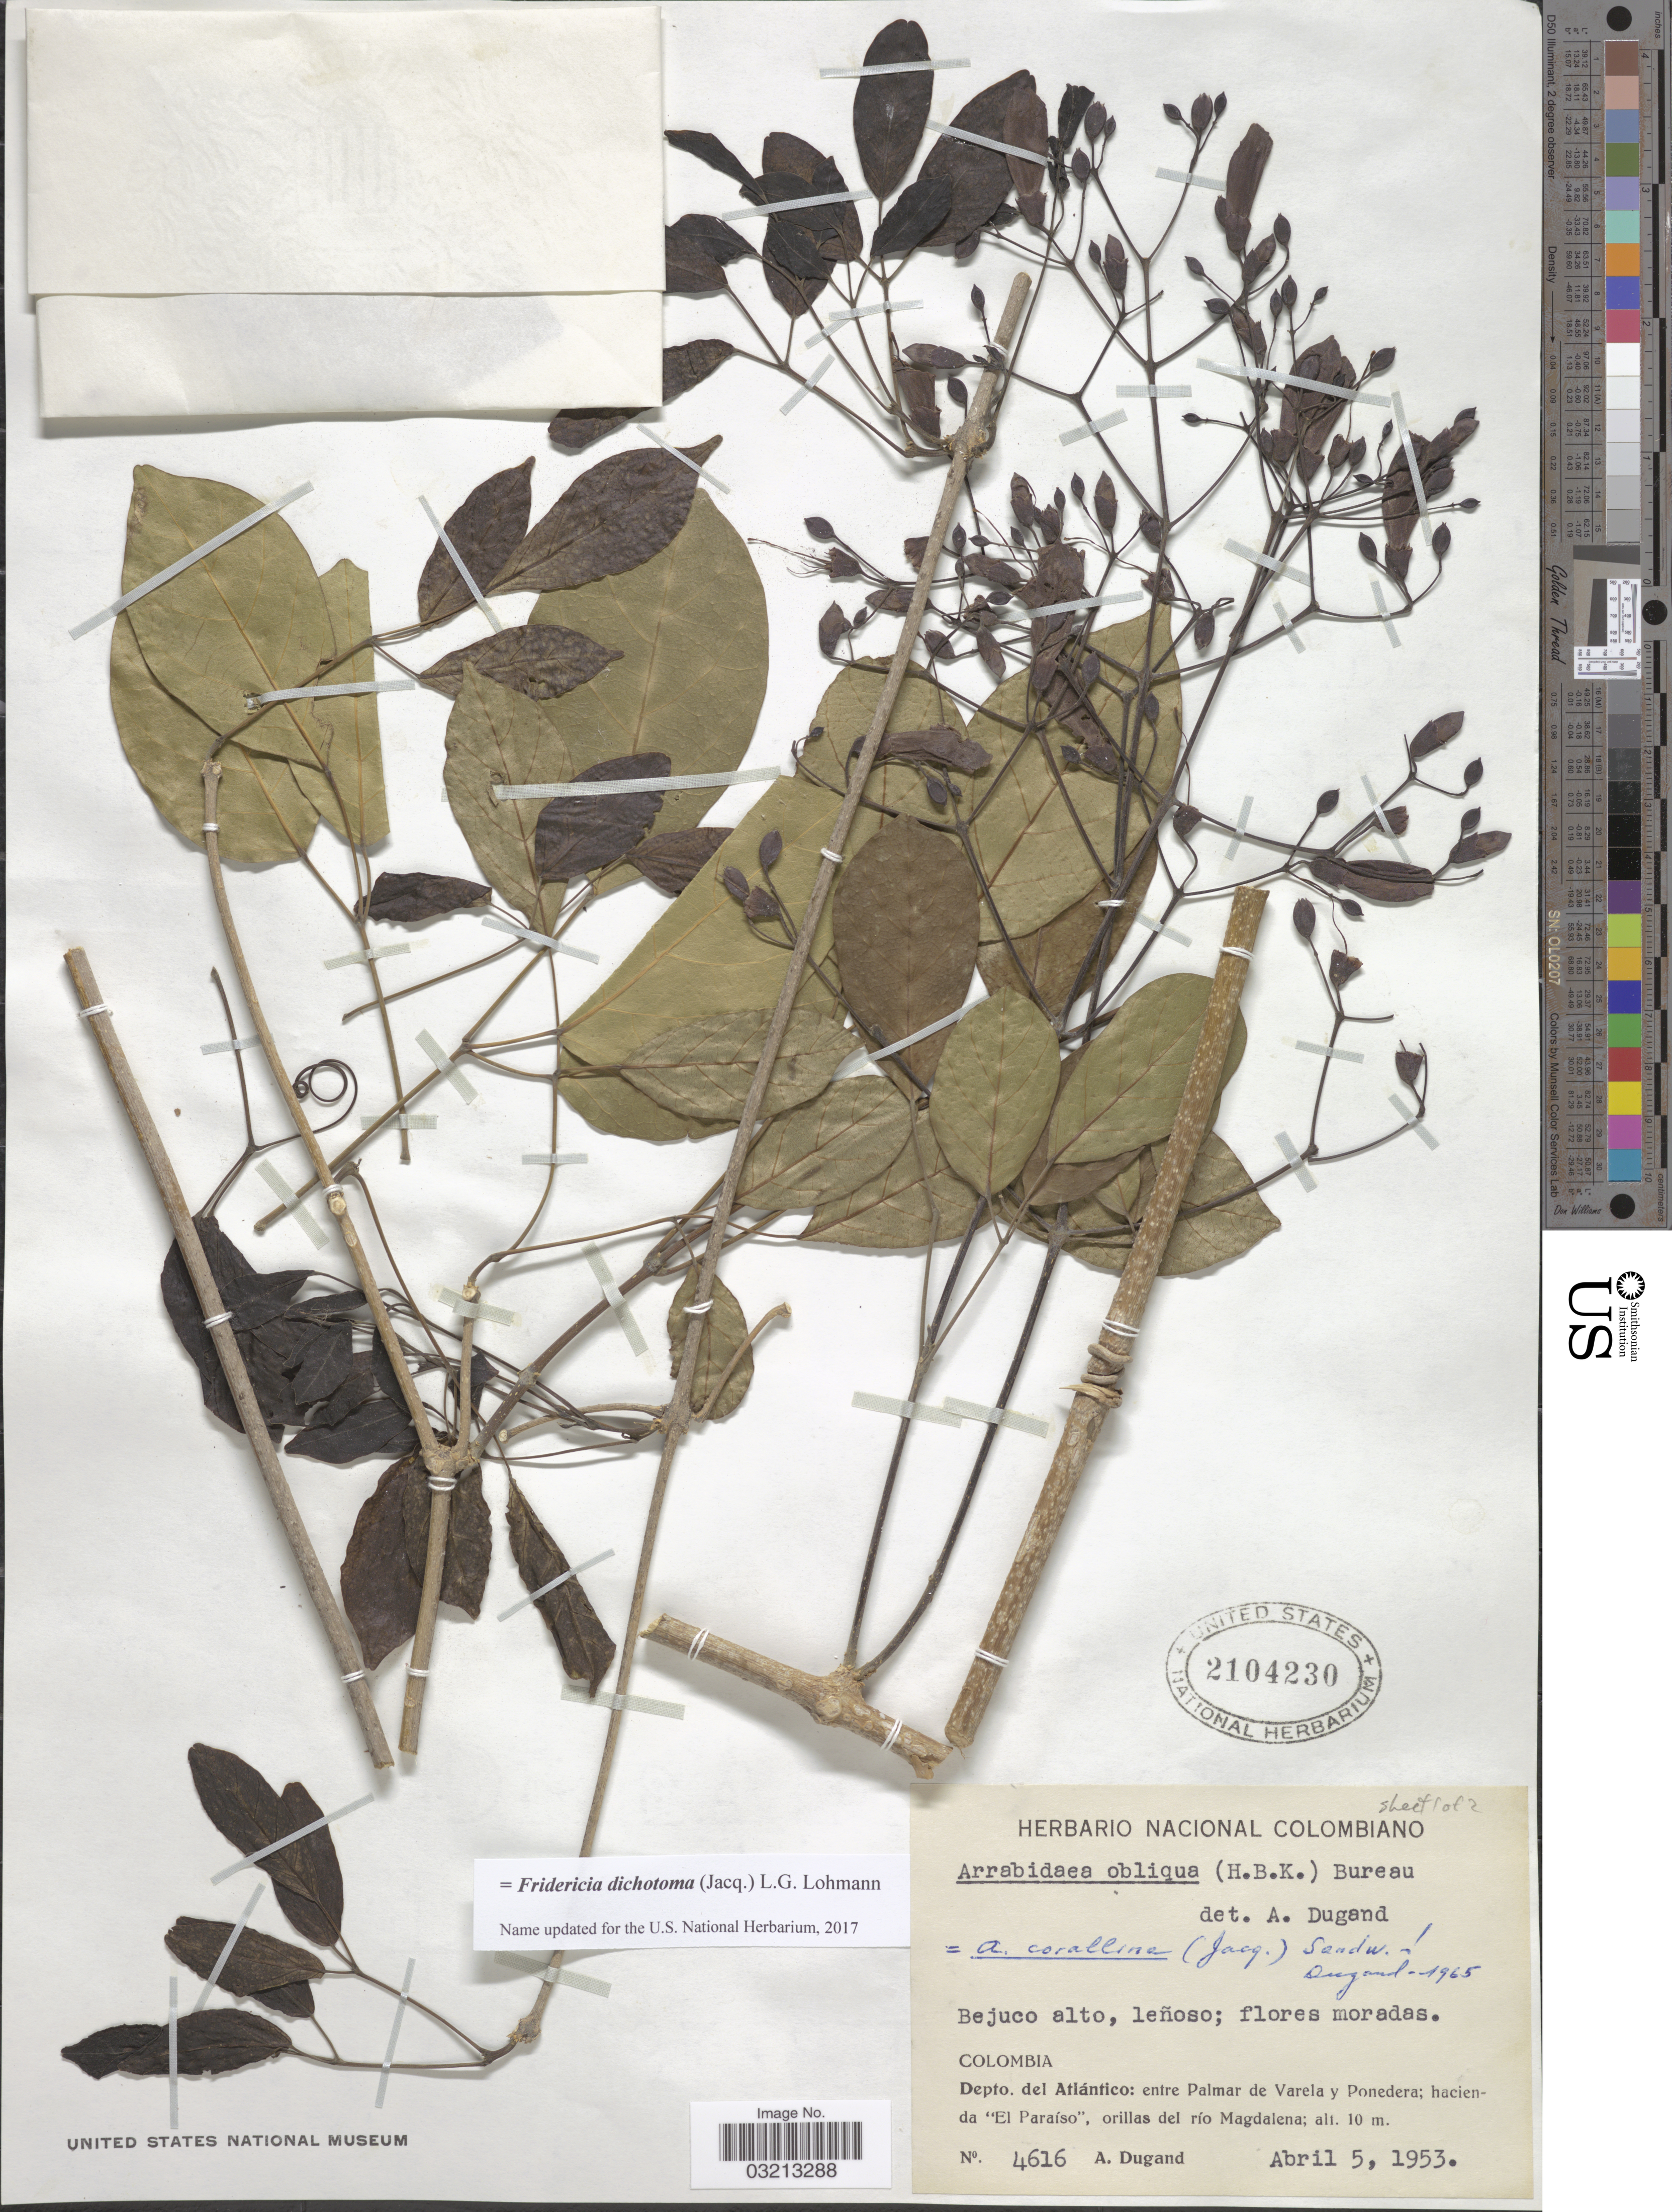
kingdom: Plantae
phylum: Tracheophyta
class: Magnoliopsida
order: Lamiales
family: Bignoniaceae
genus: Fridericia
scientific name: Fridericia dichotoma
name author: (Jacq.) L.G. Lohmann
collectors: A. Dugand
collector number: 4616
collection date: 1953-04-05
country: Colombia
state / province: Atlántico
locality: Depto. del Atlántico: entre Palmar de Varela y Ponedera; hacienda "El Paraíso", orillas del río Magdalena.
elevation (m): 10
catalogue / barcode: US 2104230